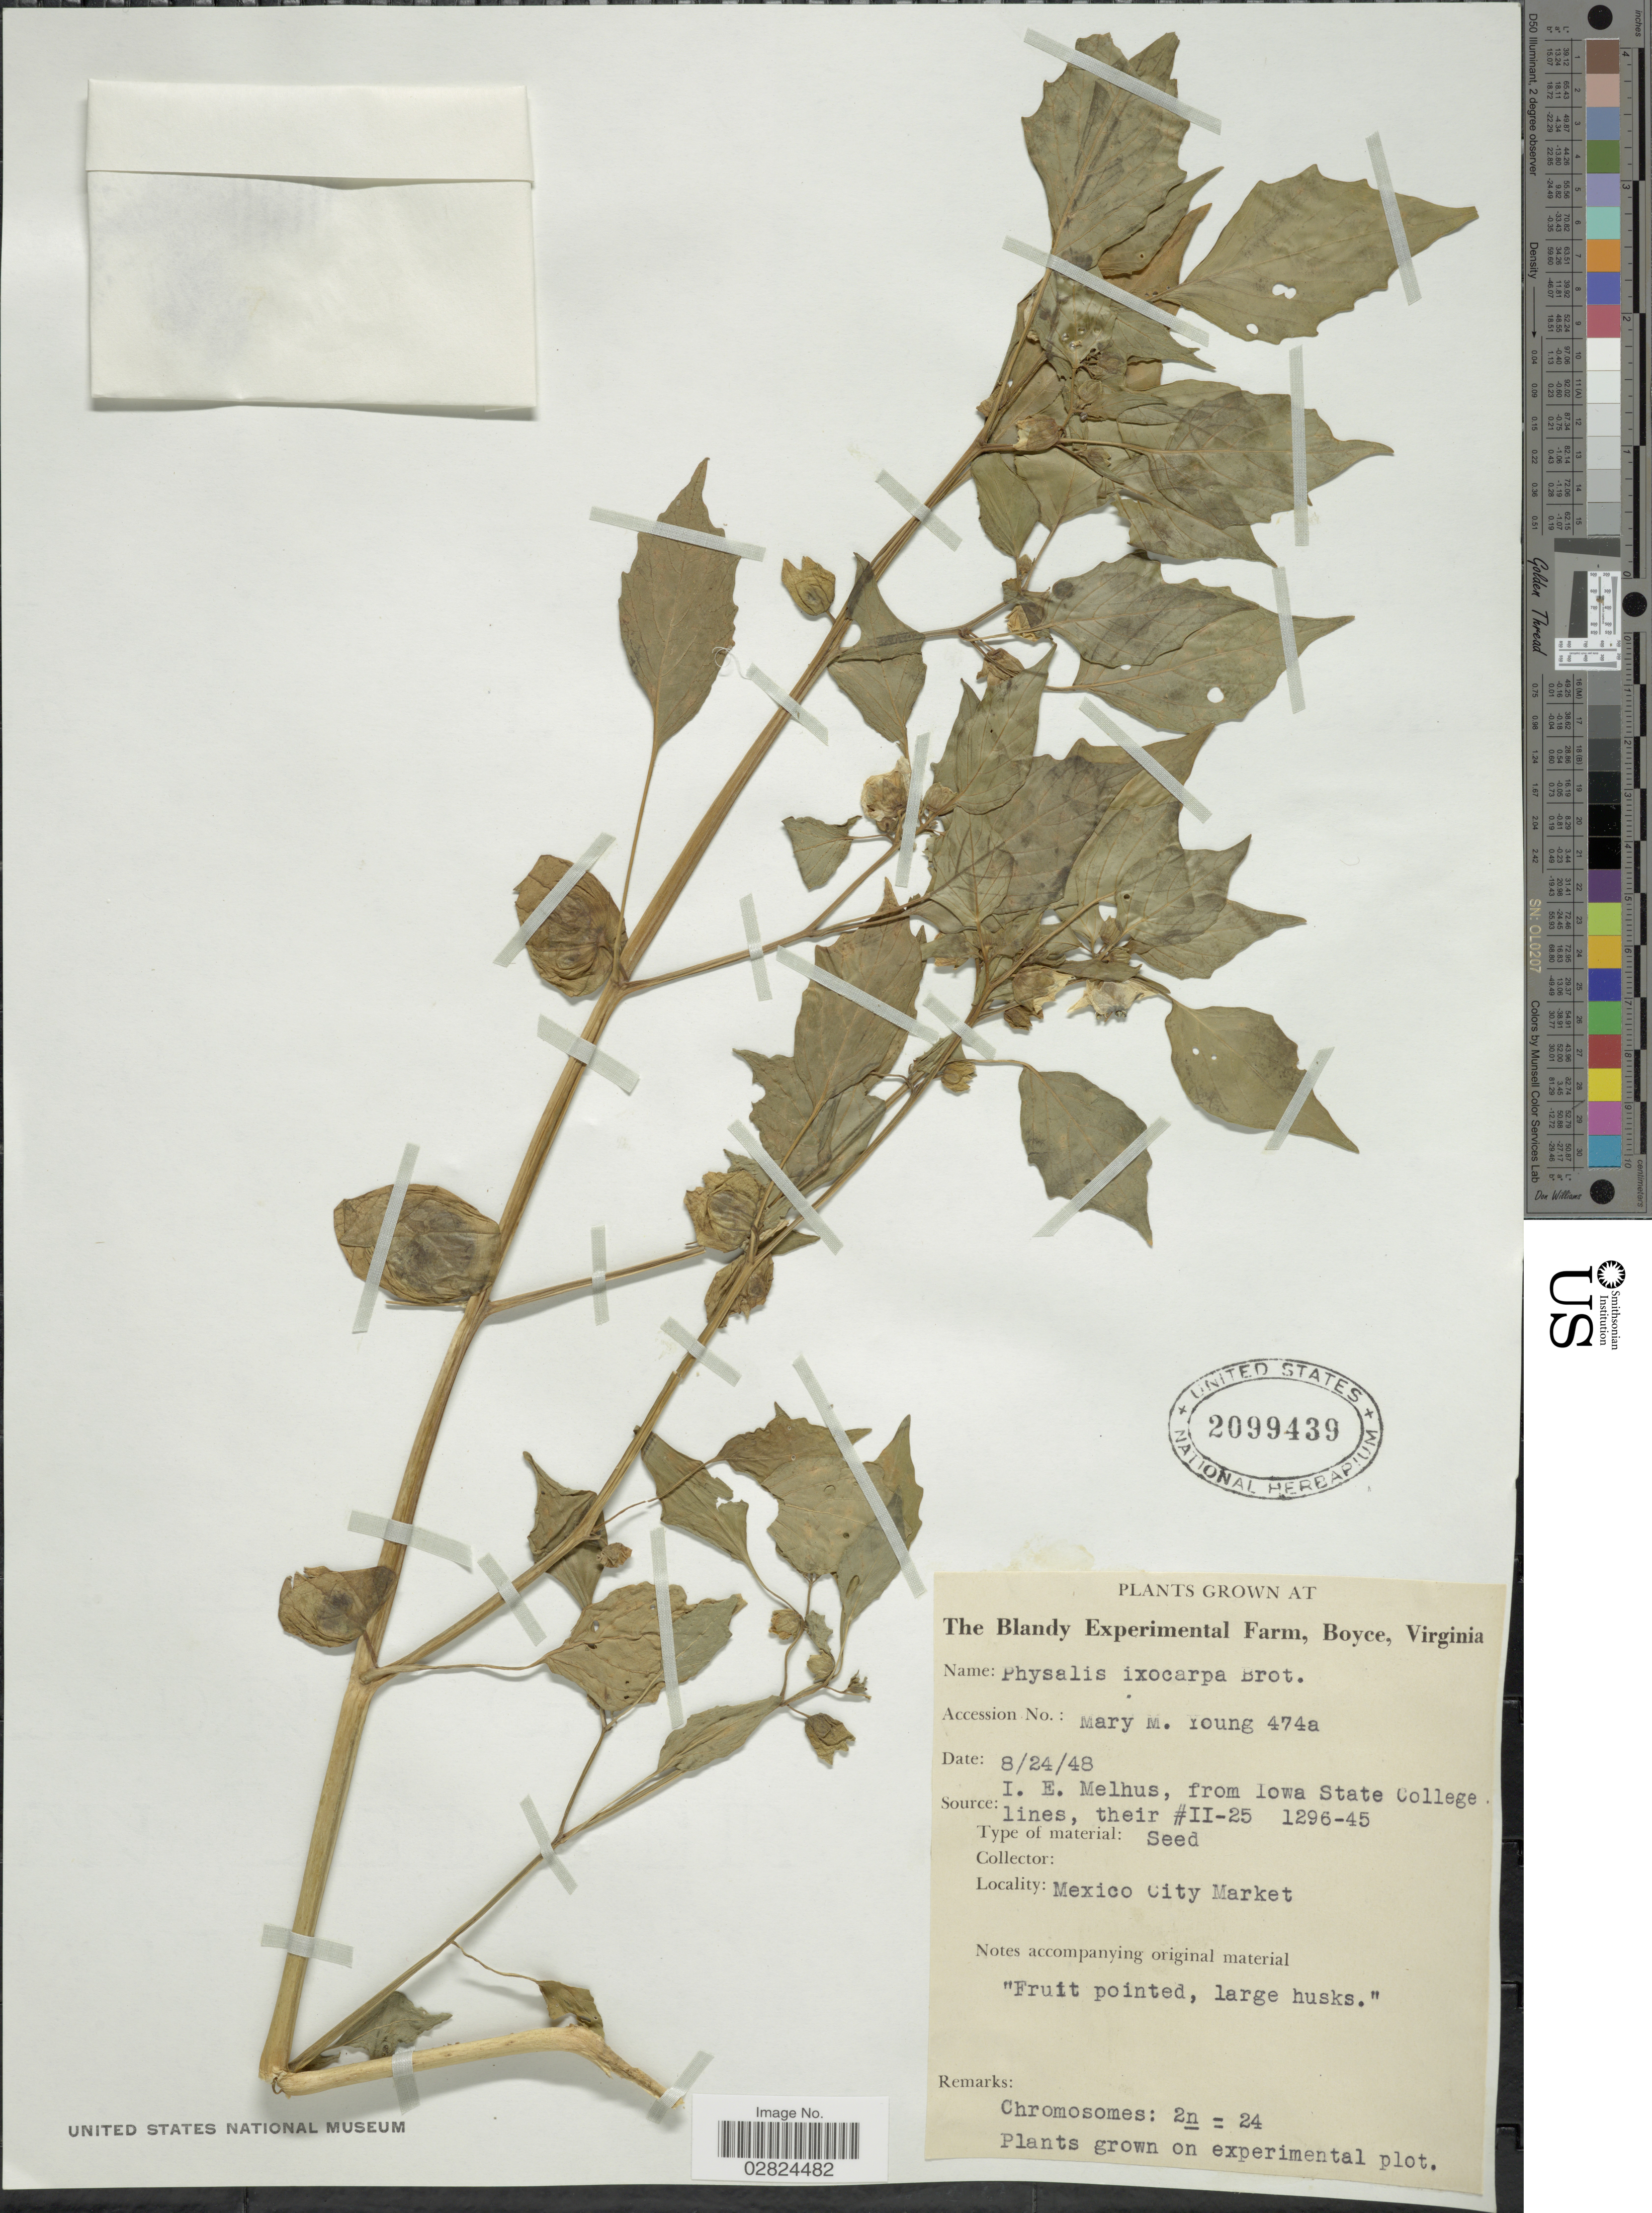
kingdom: Plantae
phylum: Tracheophyta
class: Magnoliopsida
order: Solanales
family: Solanaceae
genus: Physalis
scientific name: Physalis ixocarpa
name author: Brot. ex Hornem.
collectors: M. Young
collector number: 474a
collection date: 1948-08-24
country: United States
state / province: Virginia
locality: The Blandy Experimental Farm, Boyce.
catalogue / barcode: US 2099439